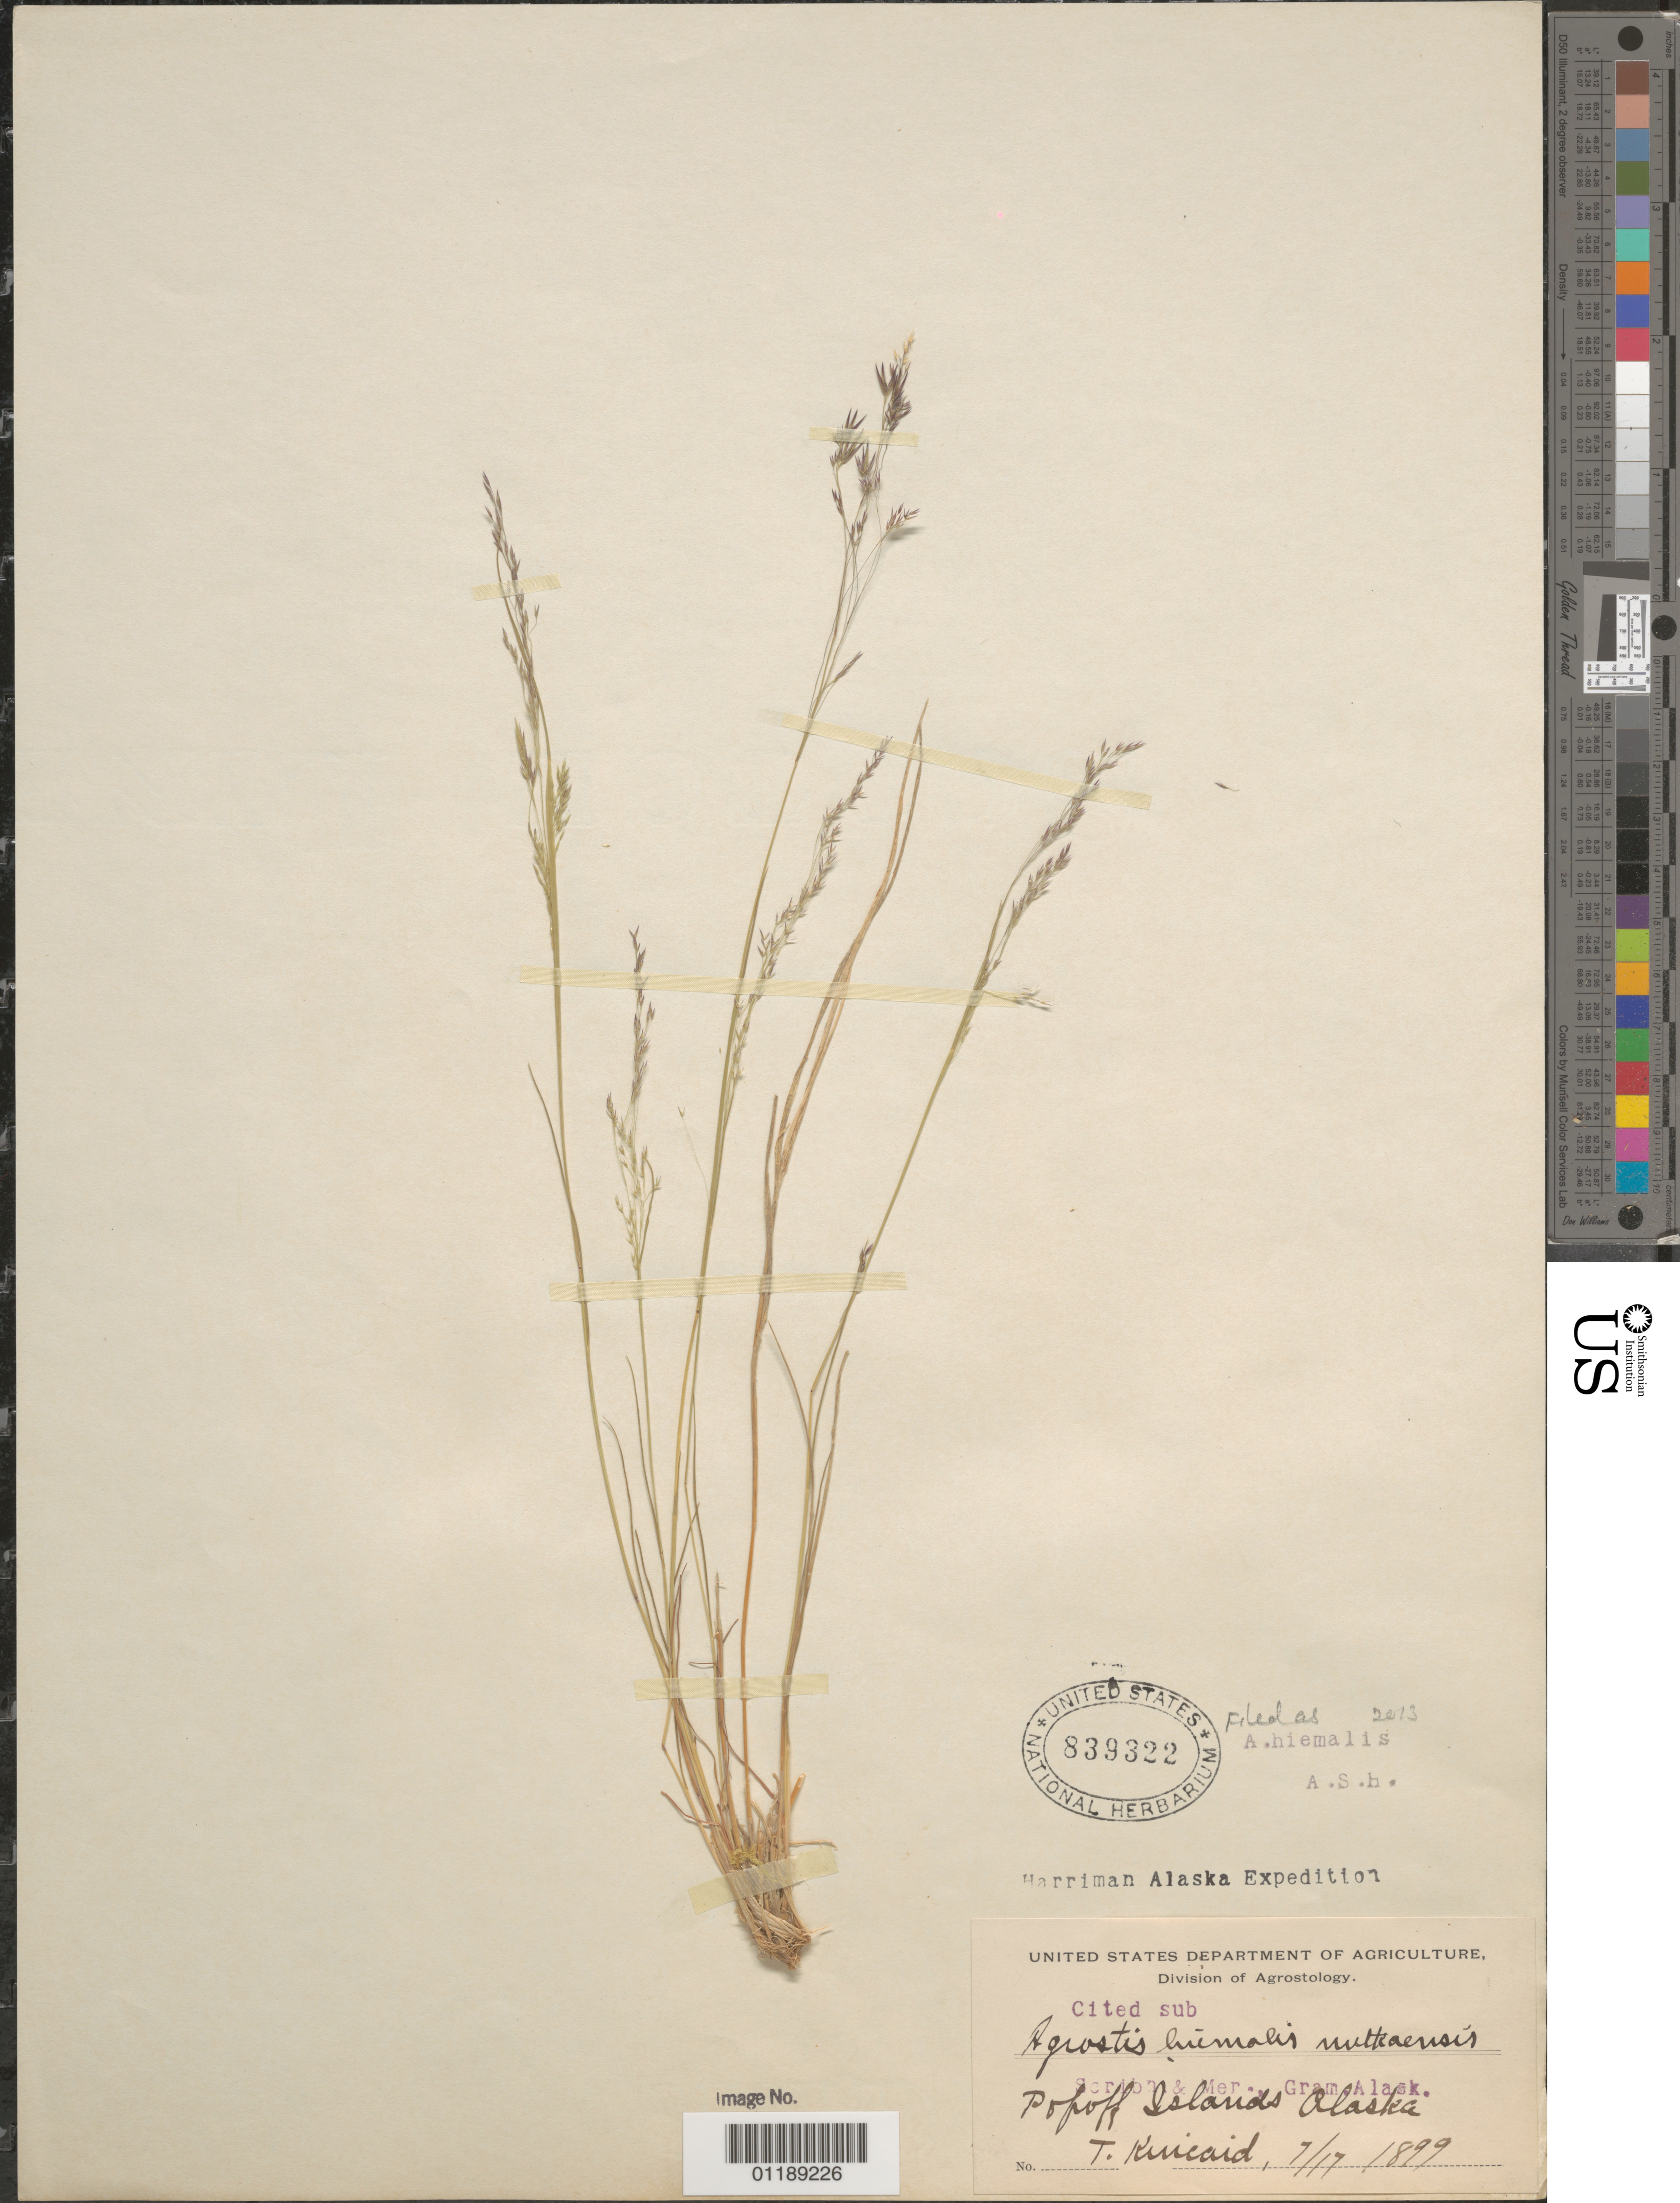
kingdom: Plantae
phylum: Tracheophyta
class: Liliopsida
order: Poales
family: Poaceae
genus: Agrostis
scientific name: Agrostis hiemalis (Walter) Britton et al., orth. var.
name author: (Walter) Britton et al.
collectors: T. C. Kincaid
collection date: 1899-07-17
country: United States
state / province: Alaska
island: Popof Island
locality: Popof Island.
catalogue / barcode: US 839322